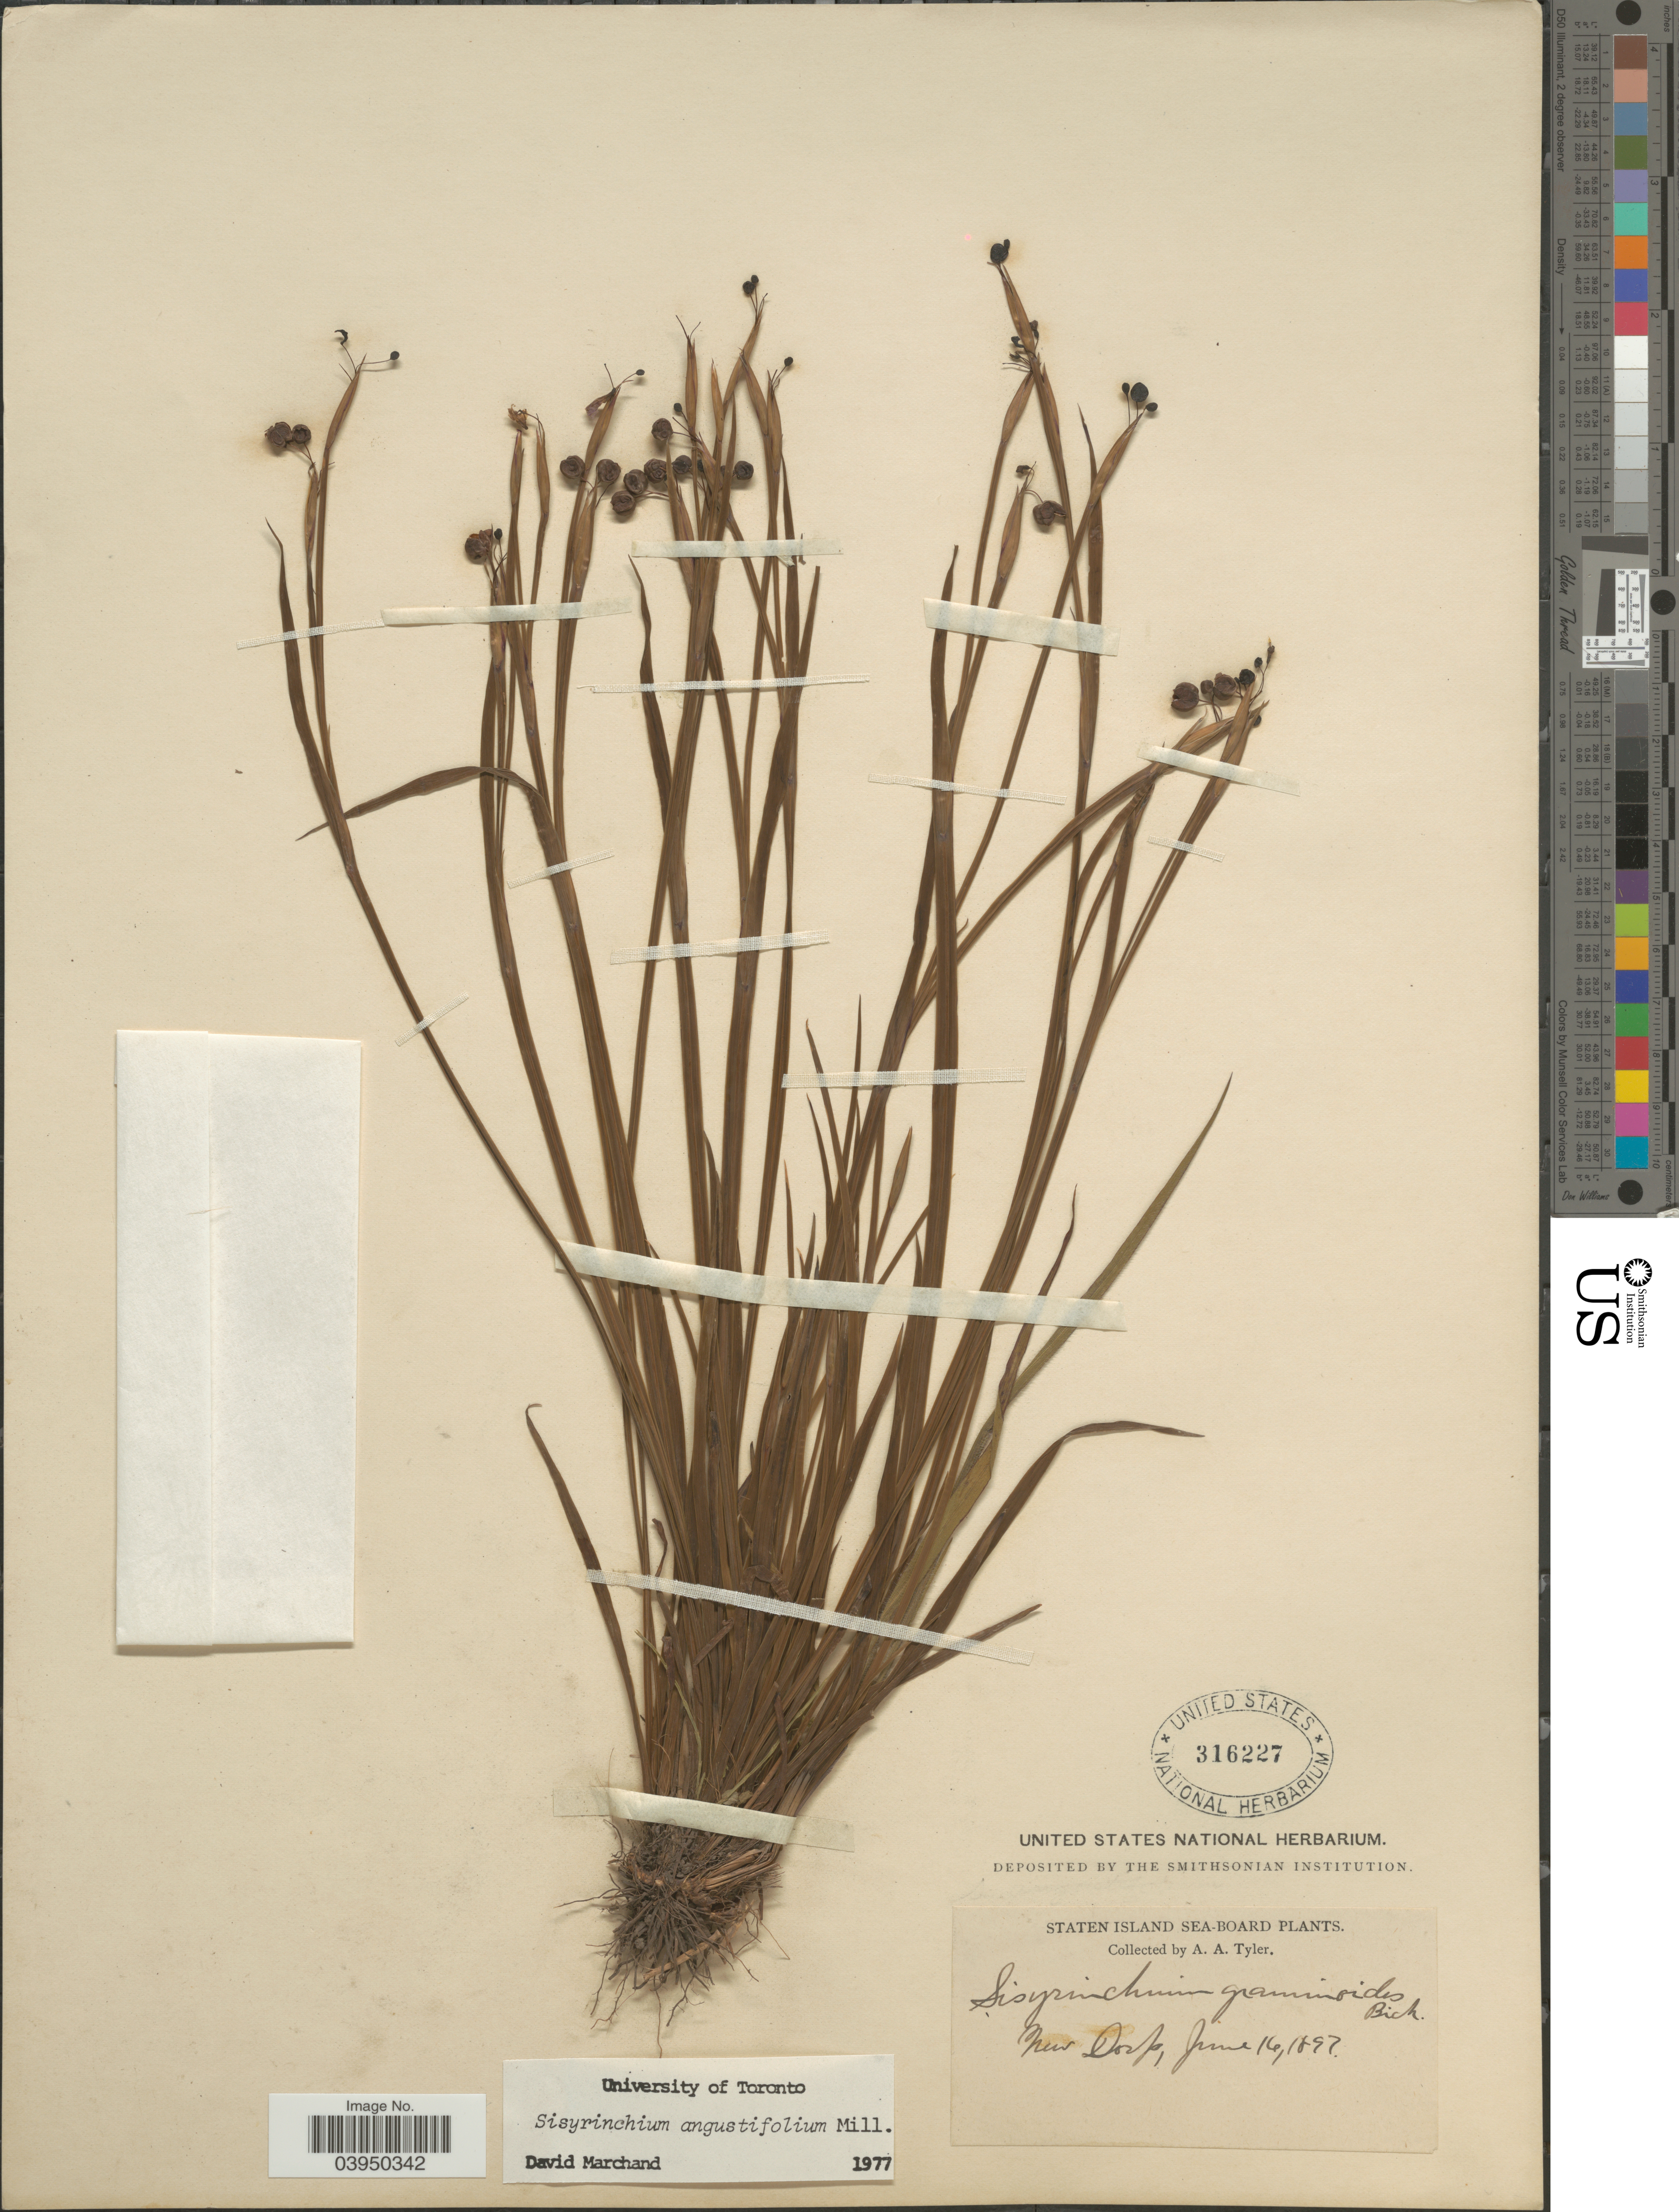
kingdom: Plantae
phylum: Tracheophyta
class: Liliopsida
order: Asparagales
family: Iridaceae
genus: Sisyrinchium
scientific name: Sisyrinchium angustifolium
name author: Mill.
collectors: A. Tyler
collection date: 1897-06-16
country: United States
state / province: New York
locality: Staten Island Sea-Board. New Dorp.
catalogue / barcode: US 316227